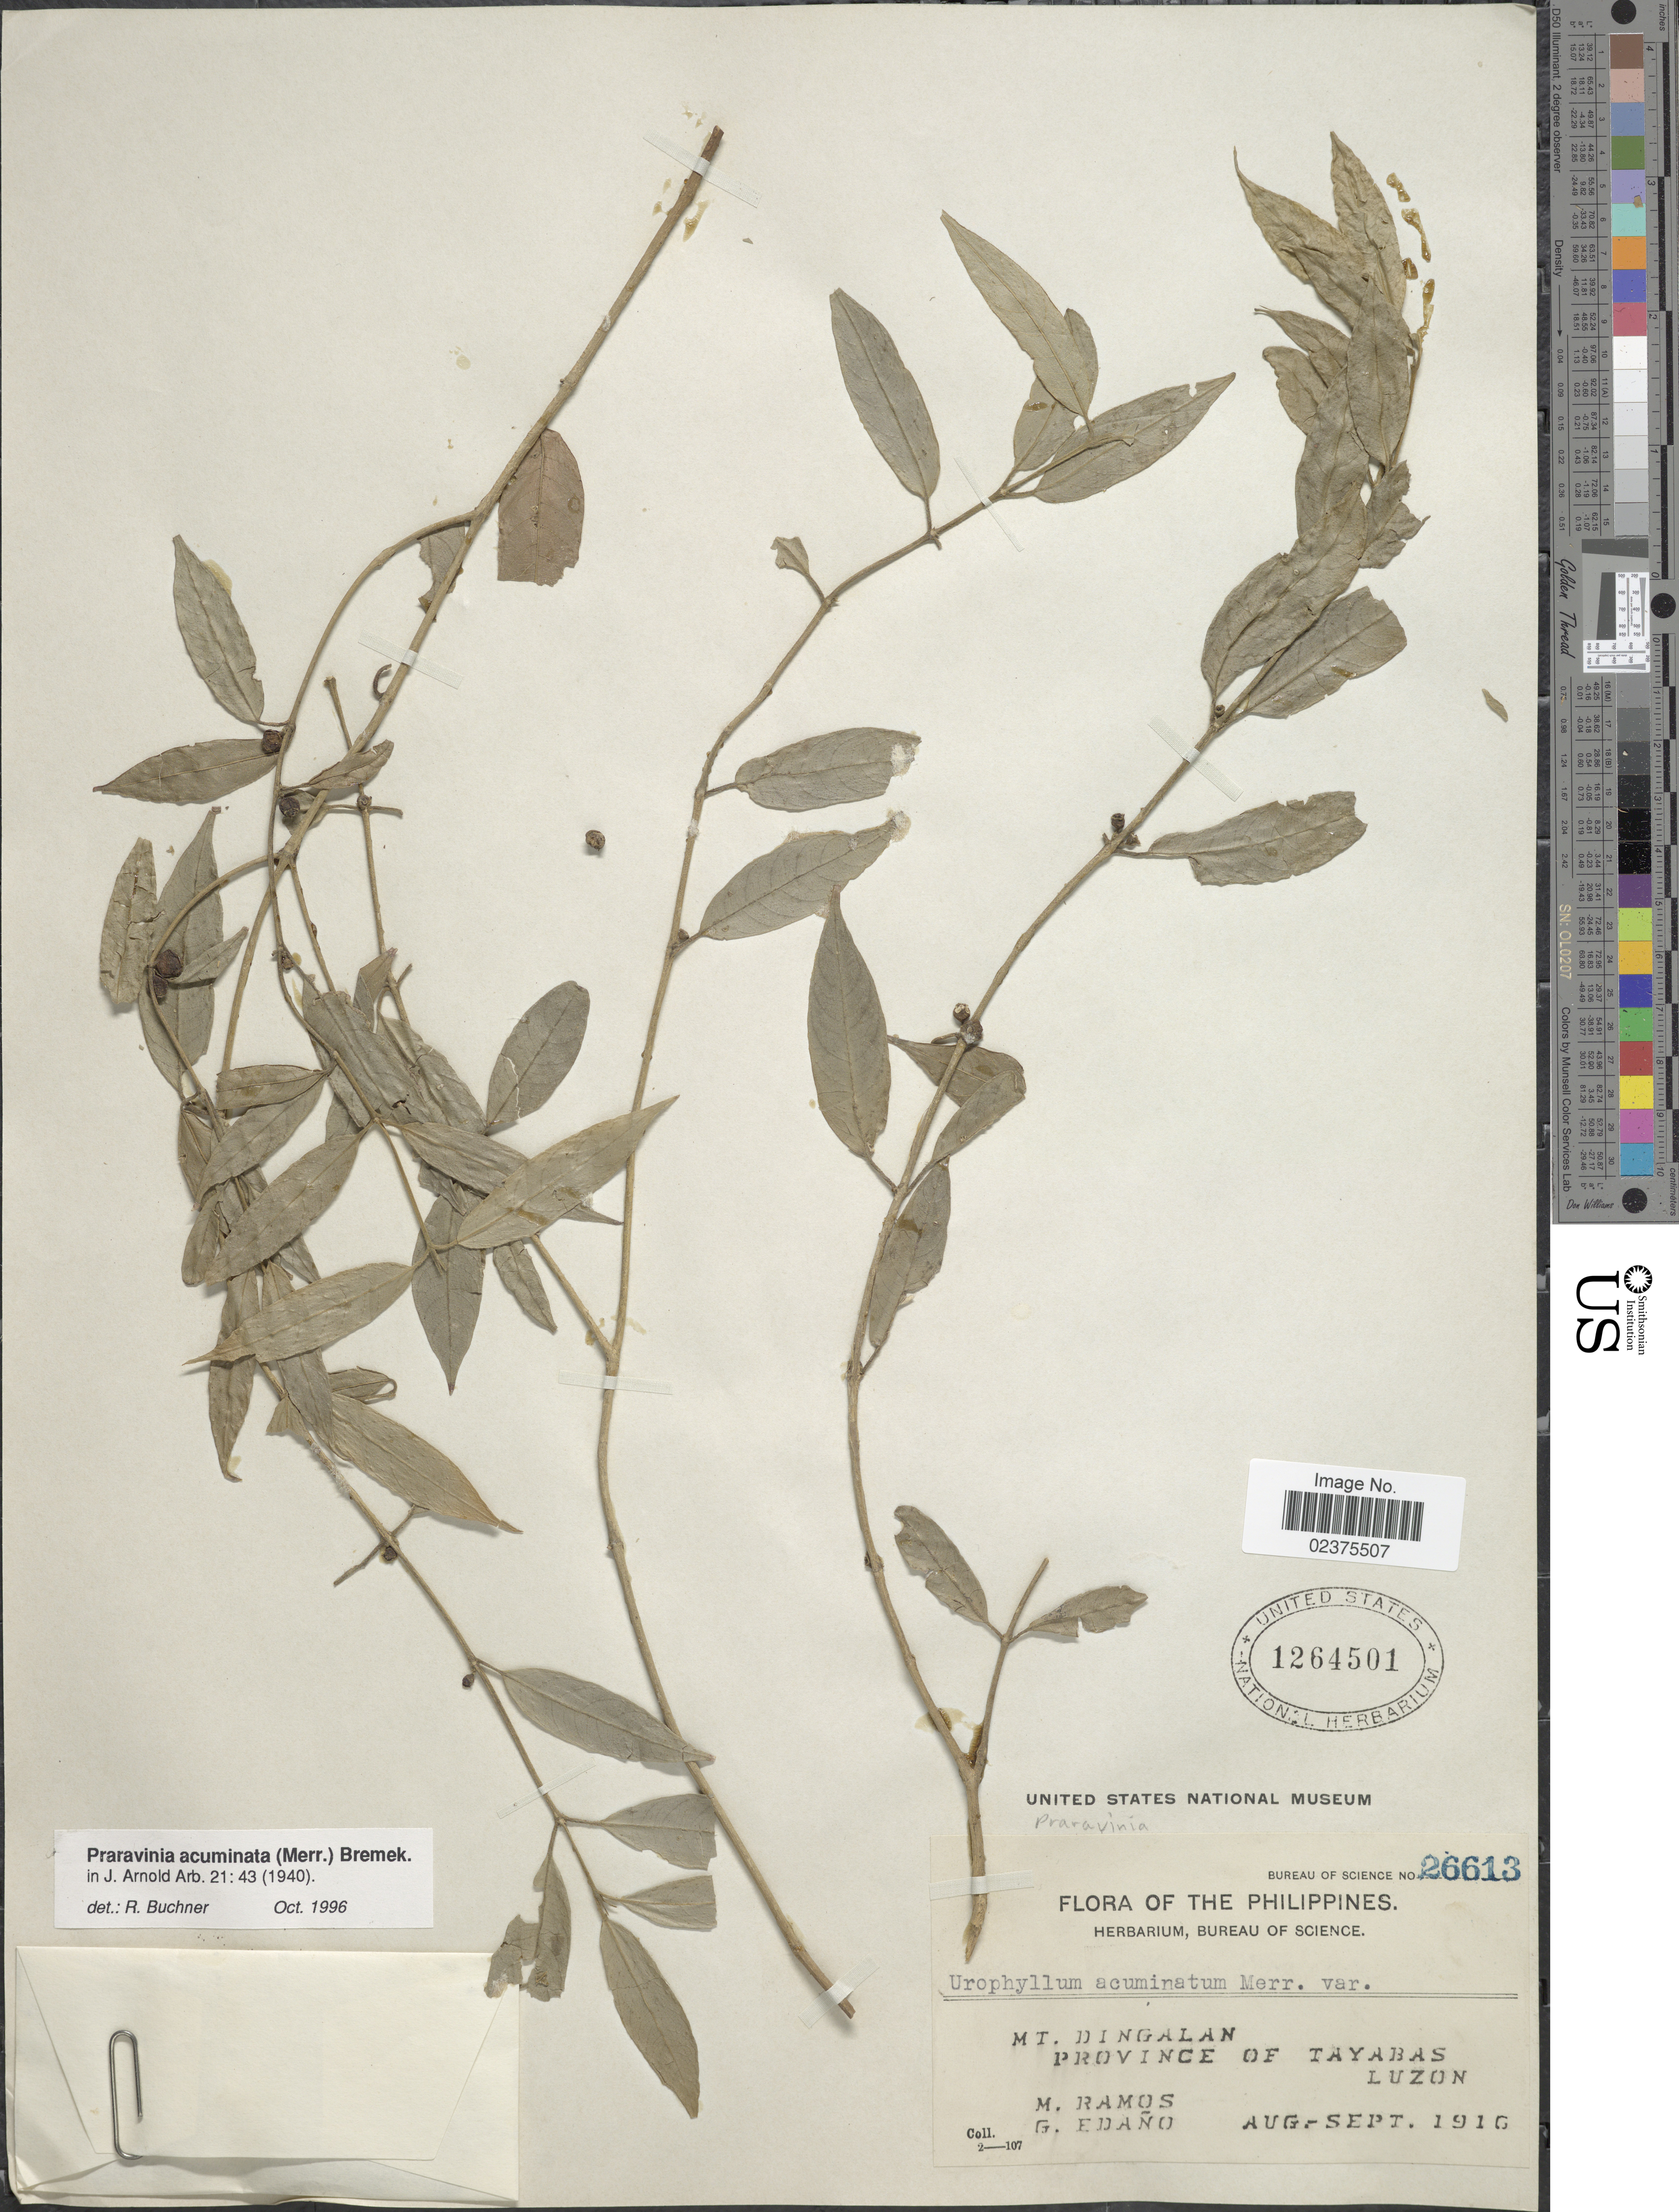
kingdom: Plantae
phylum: Tracheophyta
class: Magnoliopsida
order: Gentianales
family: Rubiaceae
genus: Praravinia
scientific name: Praravinia acuminata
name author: (Merr.) Bremek.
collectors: M. Ramos & G. Edaño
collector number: Bureau of Science 26613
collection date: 1916-08/1916-09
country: Philippines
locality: Mt. Dingalan, Province of Tayabas, Luzon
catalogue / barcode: US 1264501